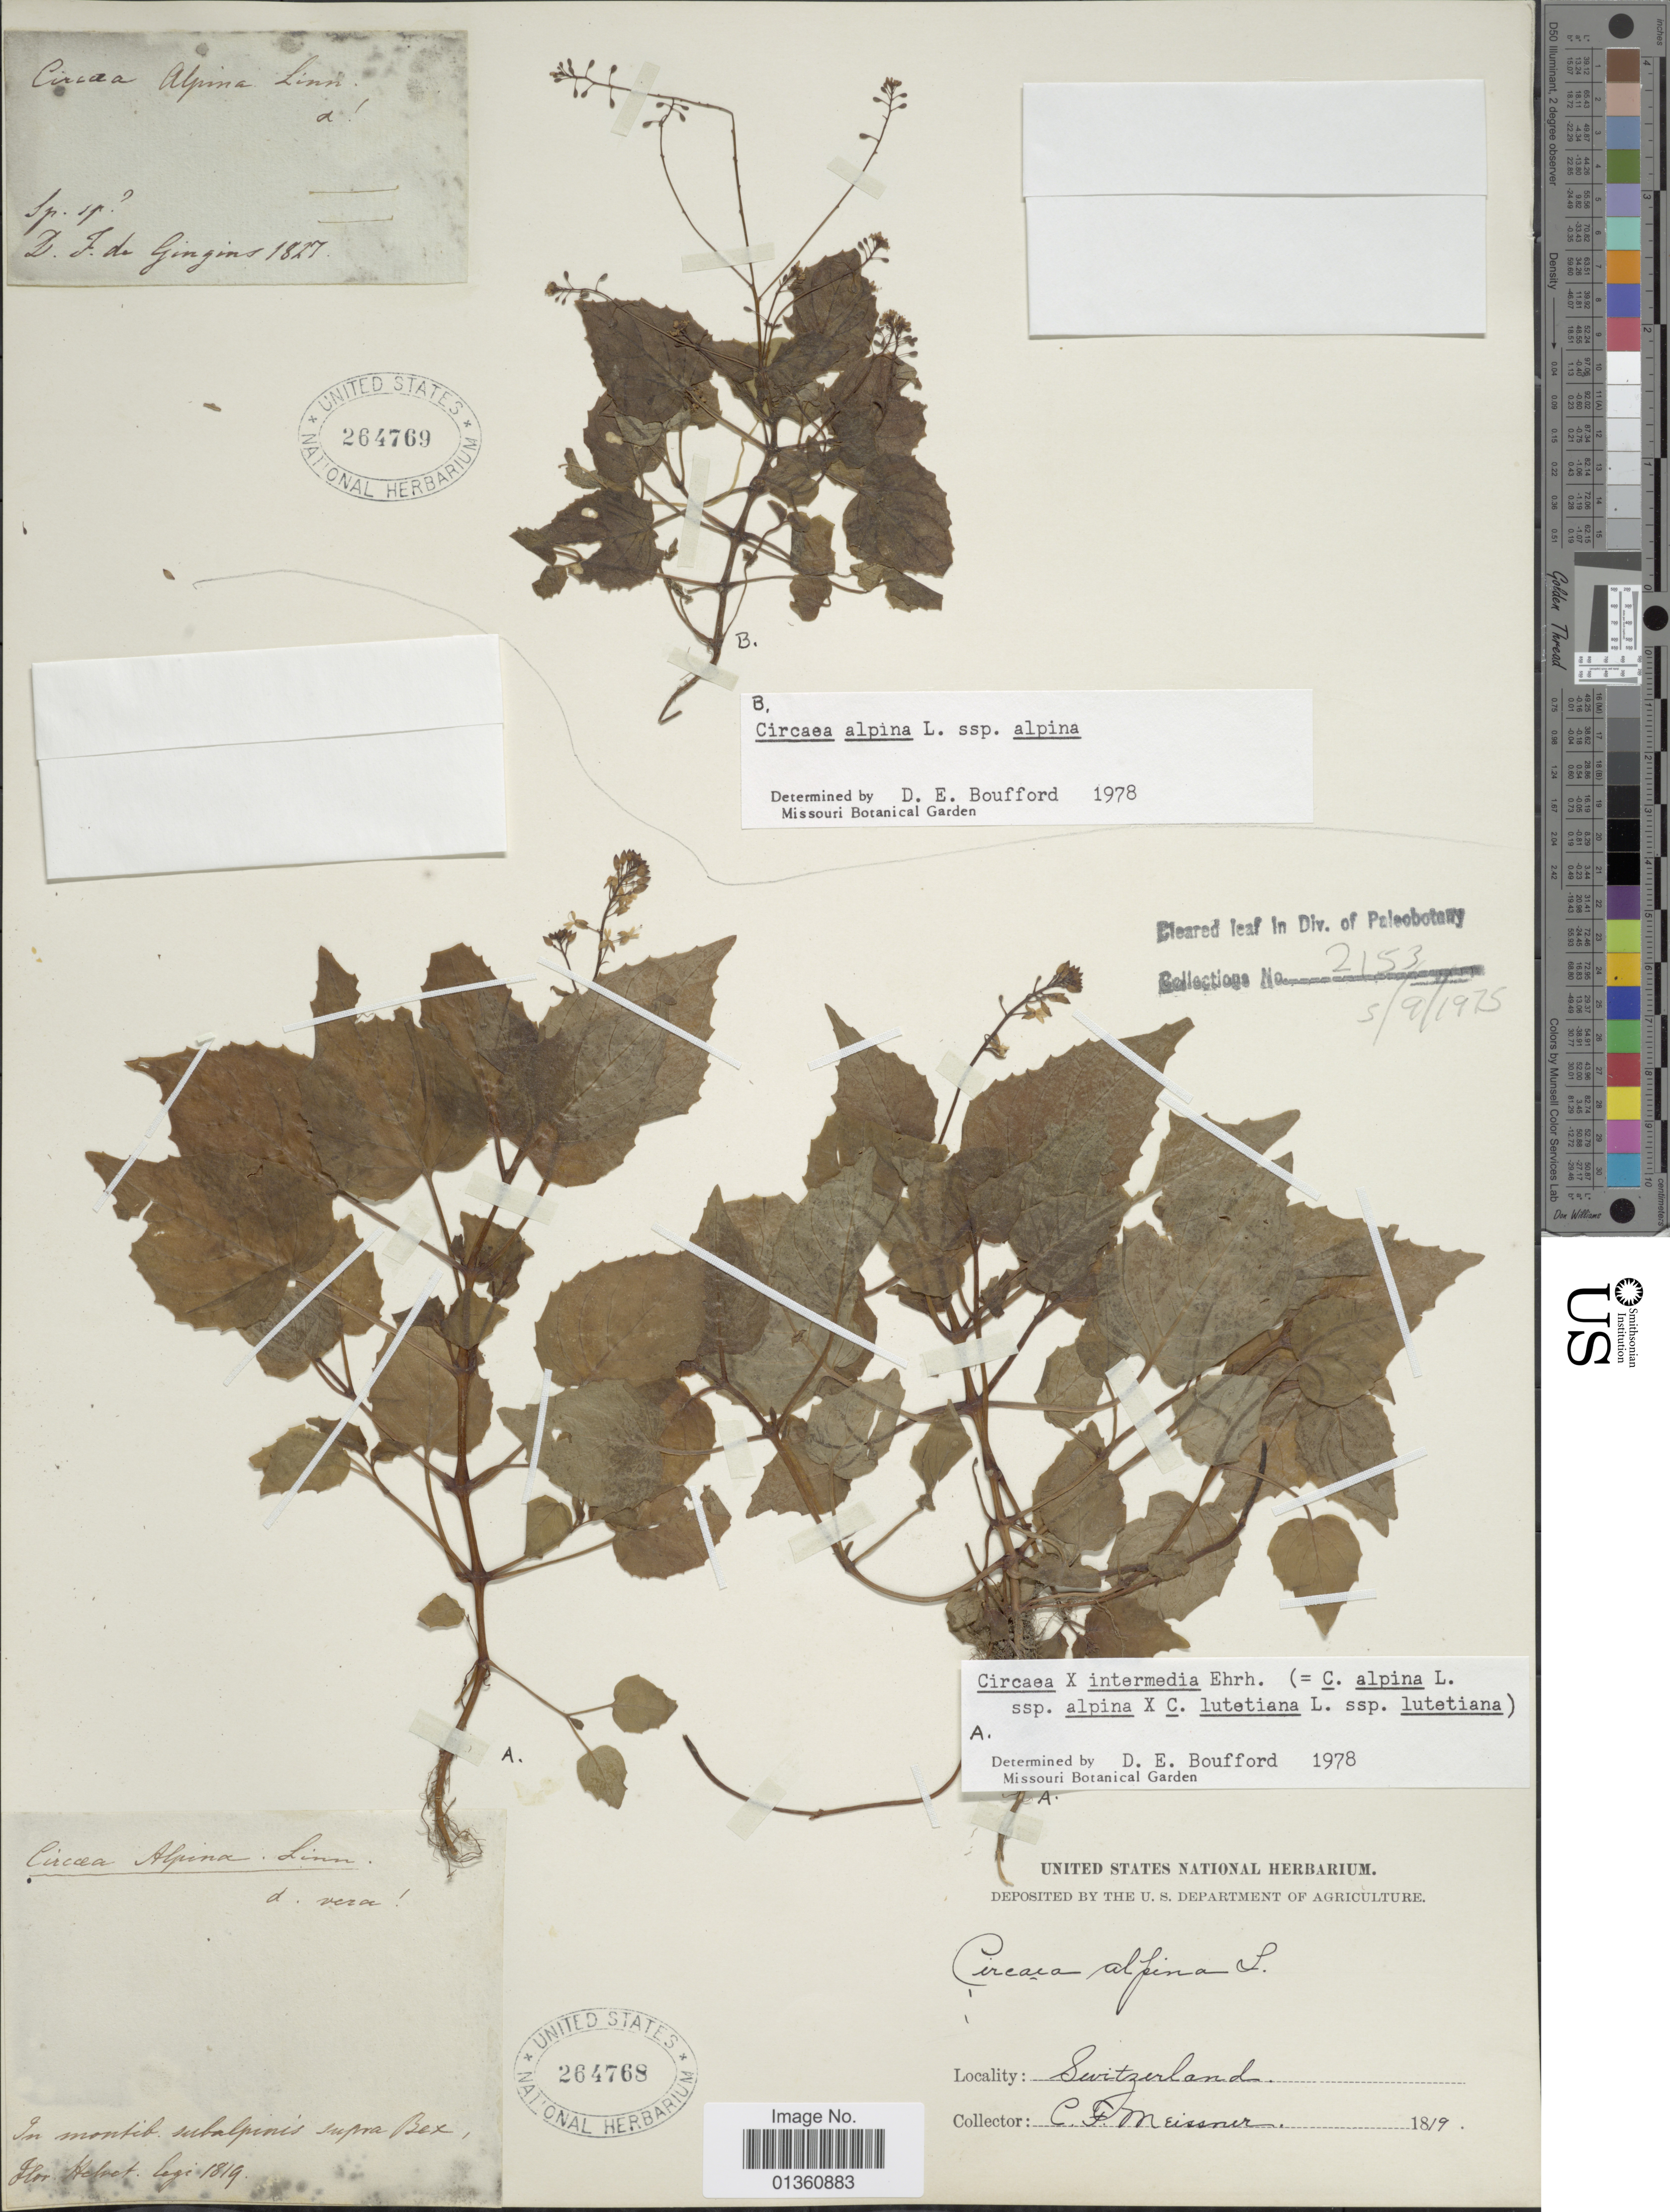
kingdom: Plantae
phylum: Tracheophyta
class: Magnoliopsida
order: Myrtales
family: Onagraceae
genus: Circaea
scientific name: Circaea x intermedia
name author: Ehrh.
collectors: F. Gingins de la Sarraz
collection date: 1827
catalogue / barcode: US 264769-2